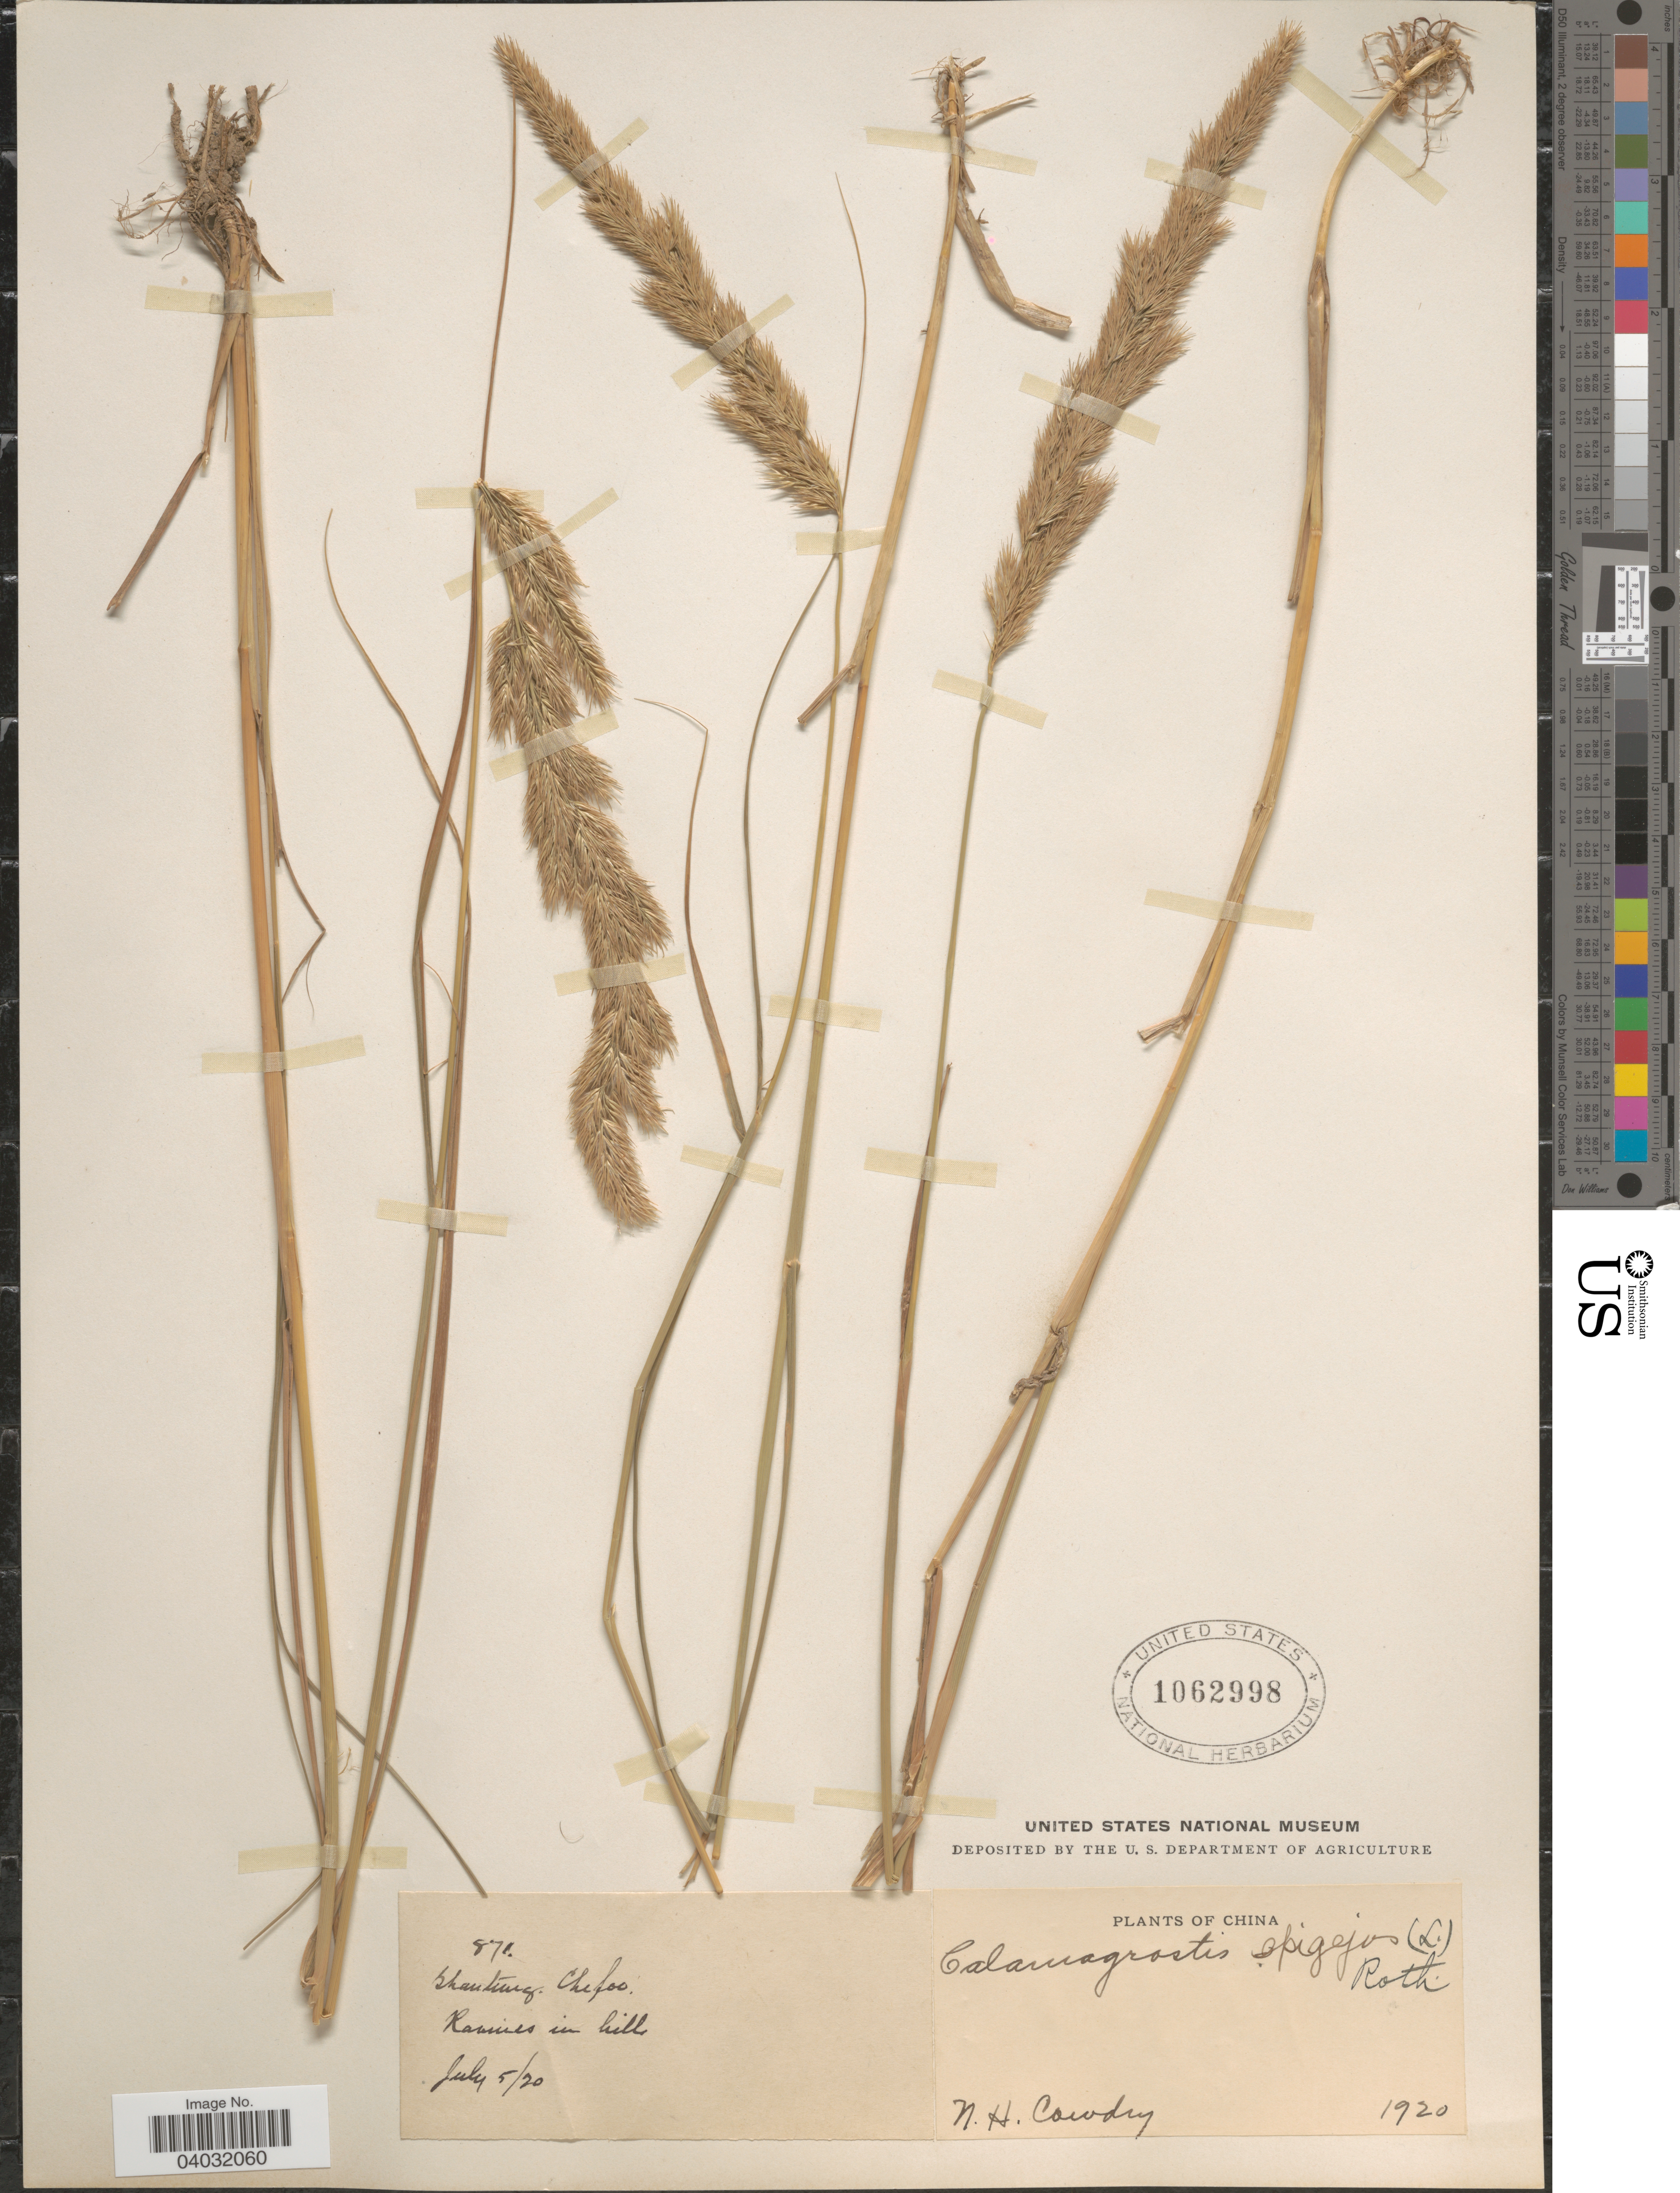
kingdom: Plantae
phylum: Tracheophyta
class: Liliopsida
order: Poales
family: Poaceae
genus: Calamagrostis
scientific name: Calamagrostis epigeios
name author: (L.) Roth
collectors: N. H. Cowdry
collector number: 871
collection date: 1920-07-05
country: China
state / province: Shandong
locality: Shantung, Chefao.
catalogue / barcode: US 1062998